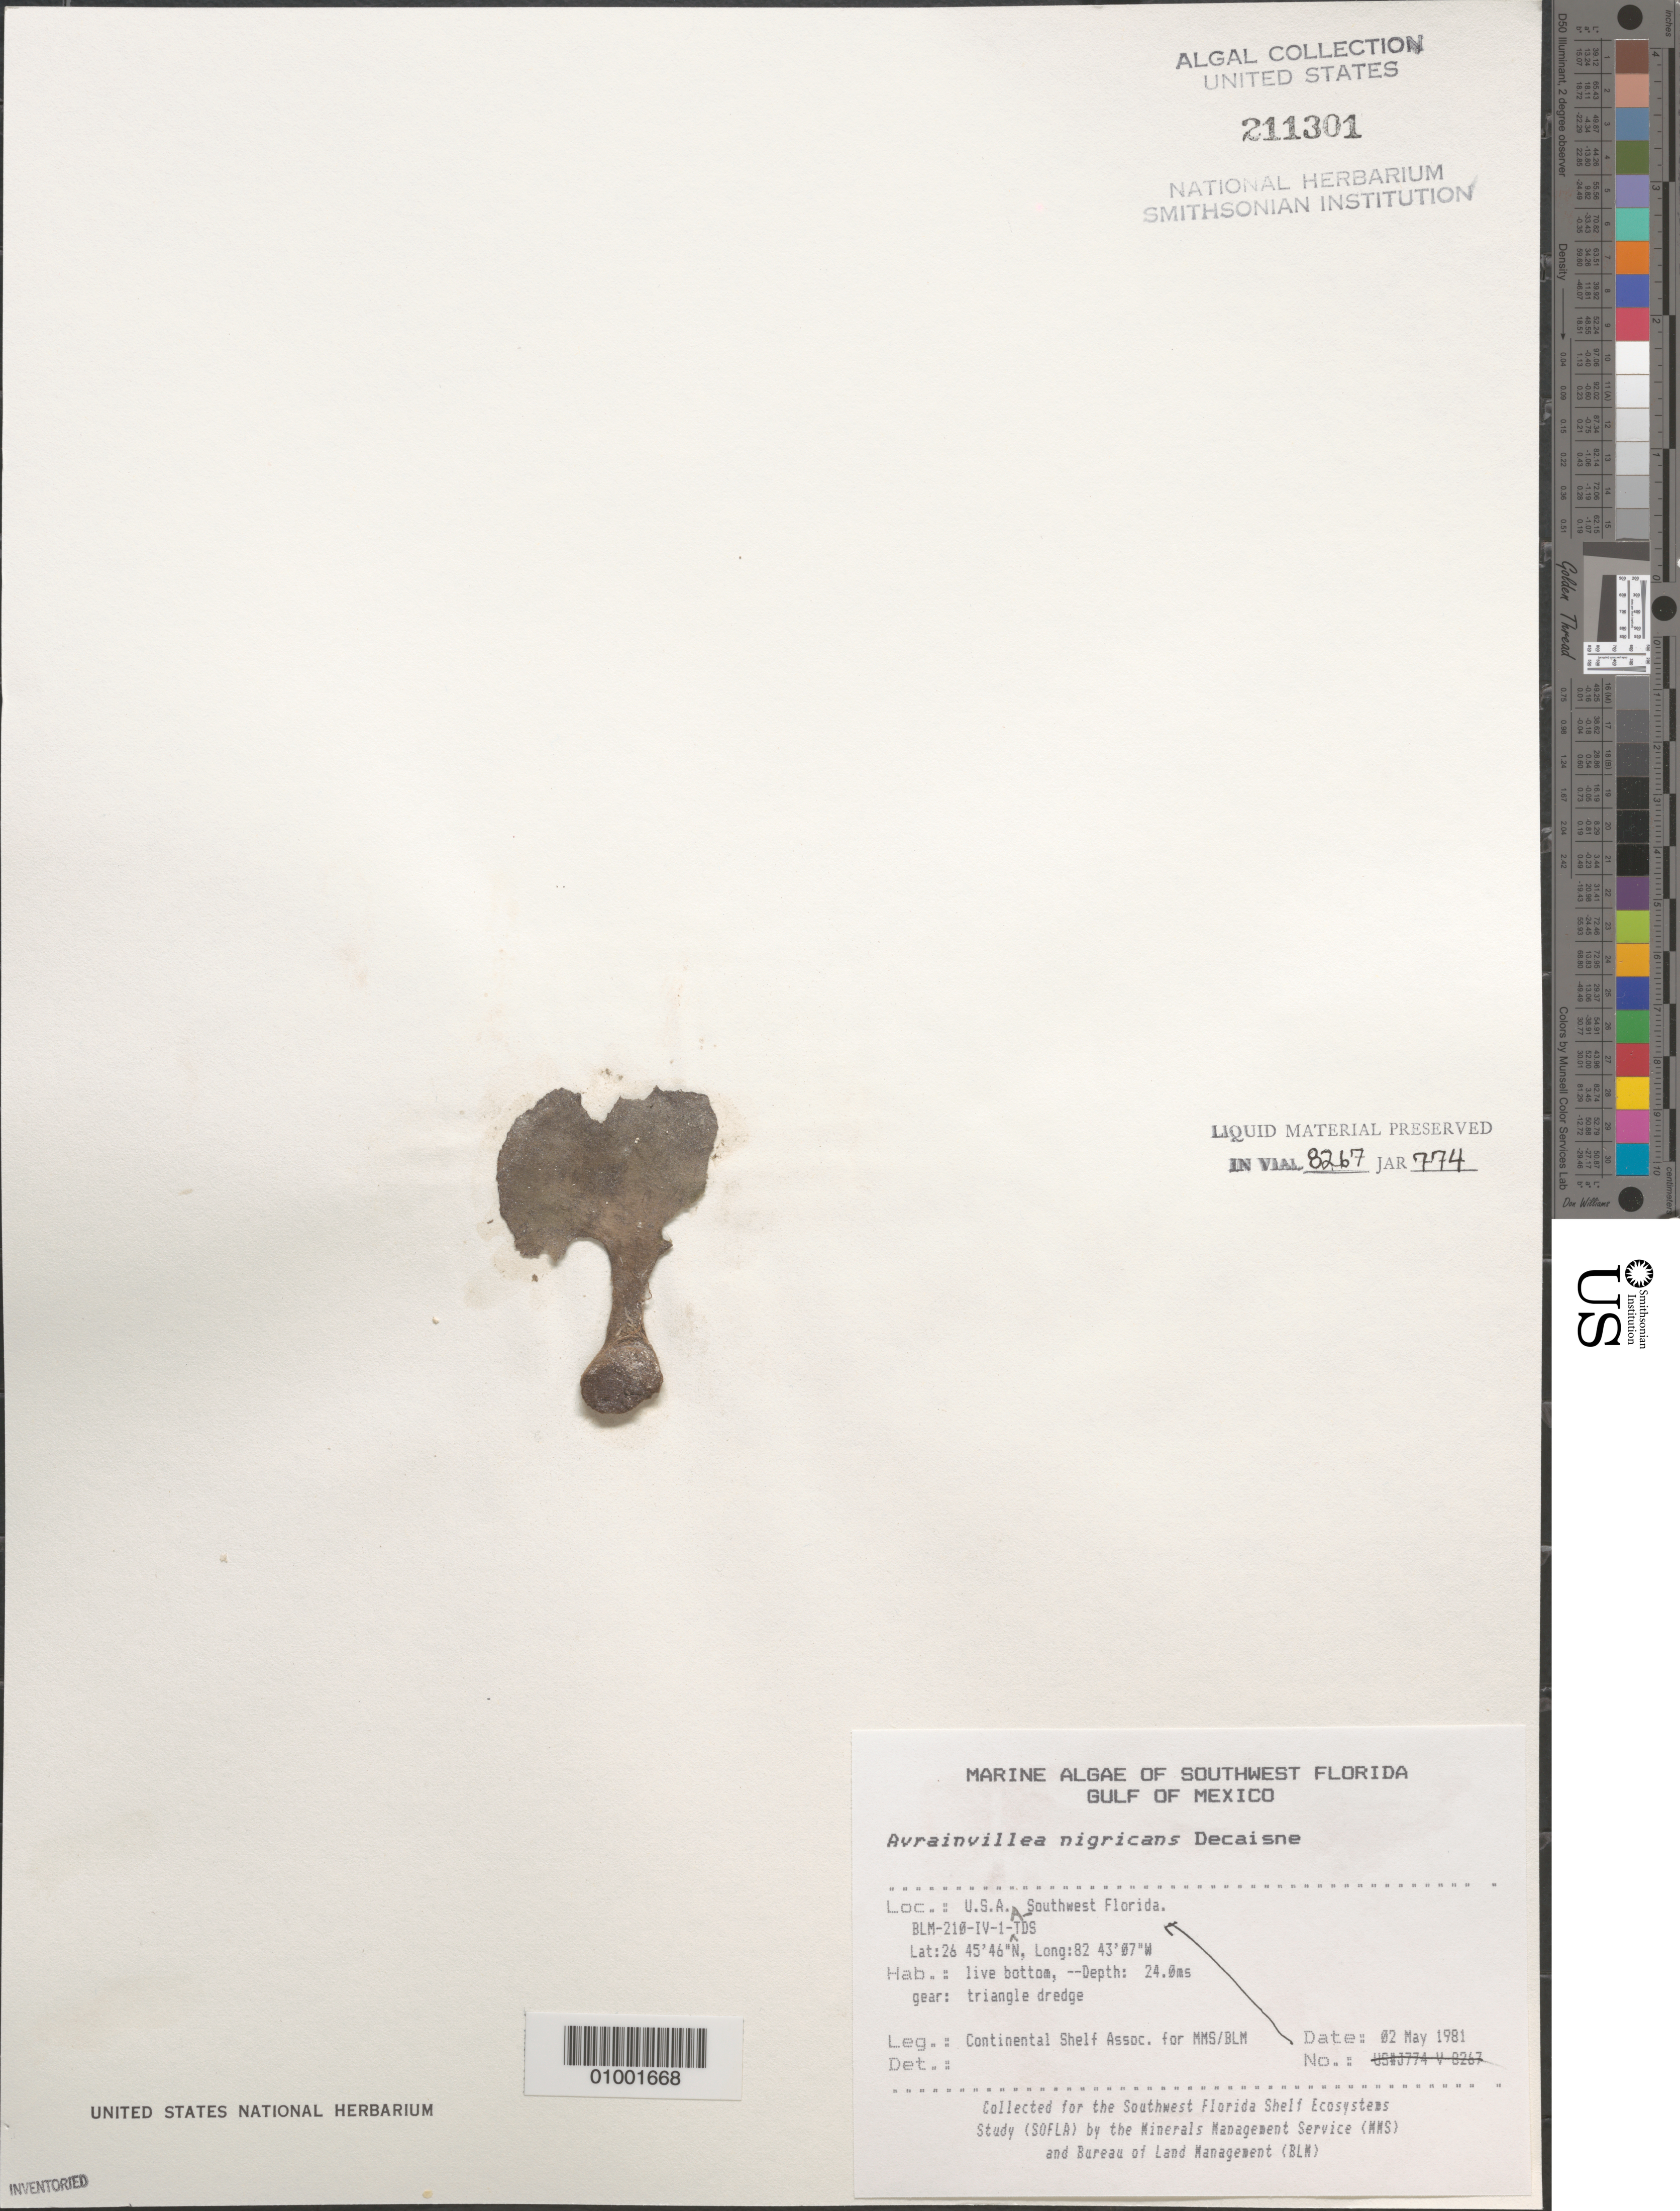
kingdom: Plantae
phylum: Chlorophyta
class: Ulvophyceae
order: Bryopsidales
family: Dichotomosiphonaceae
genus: Avrainvillea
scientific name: Avrainvillea nigricans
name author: Decne.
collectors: Continental Shelf Associates for the MMS/BLM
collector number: BLM-210-IV-1-A-TDS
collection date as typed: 02 May 1981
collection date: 1981-05-02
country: United States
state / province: Florida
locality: Gulf of Mexico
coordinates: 26 45'46"N, 82 43'07"W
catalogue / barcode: US 211301